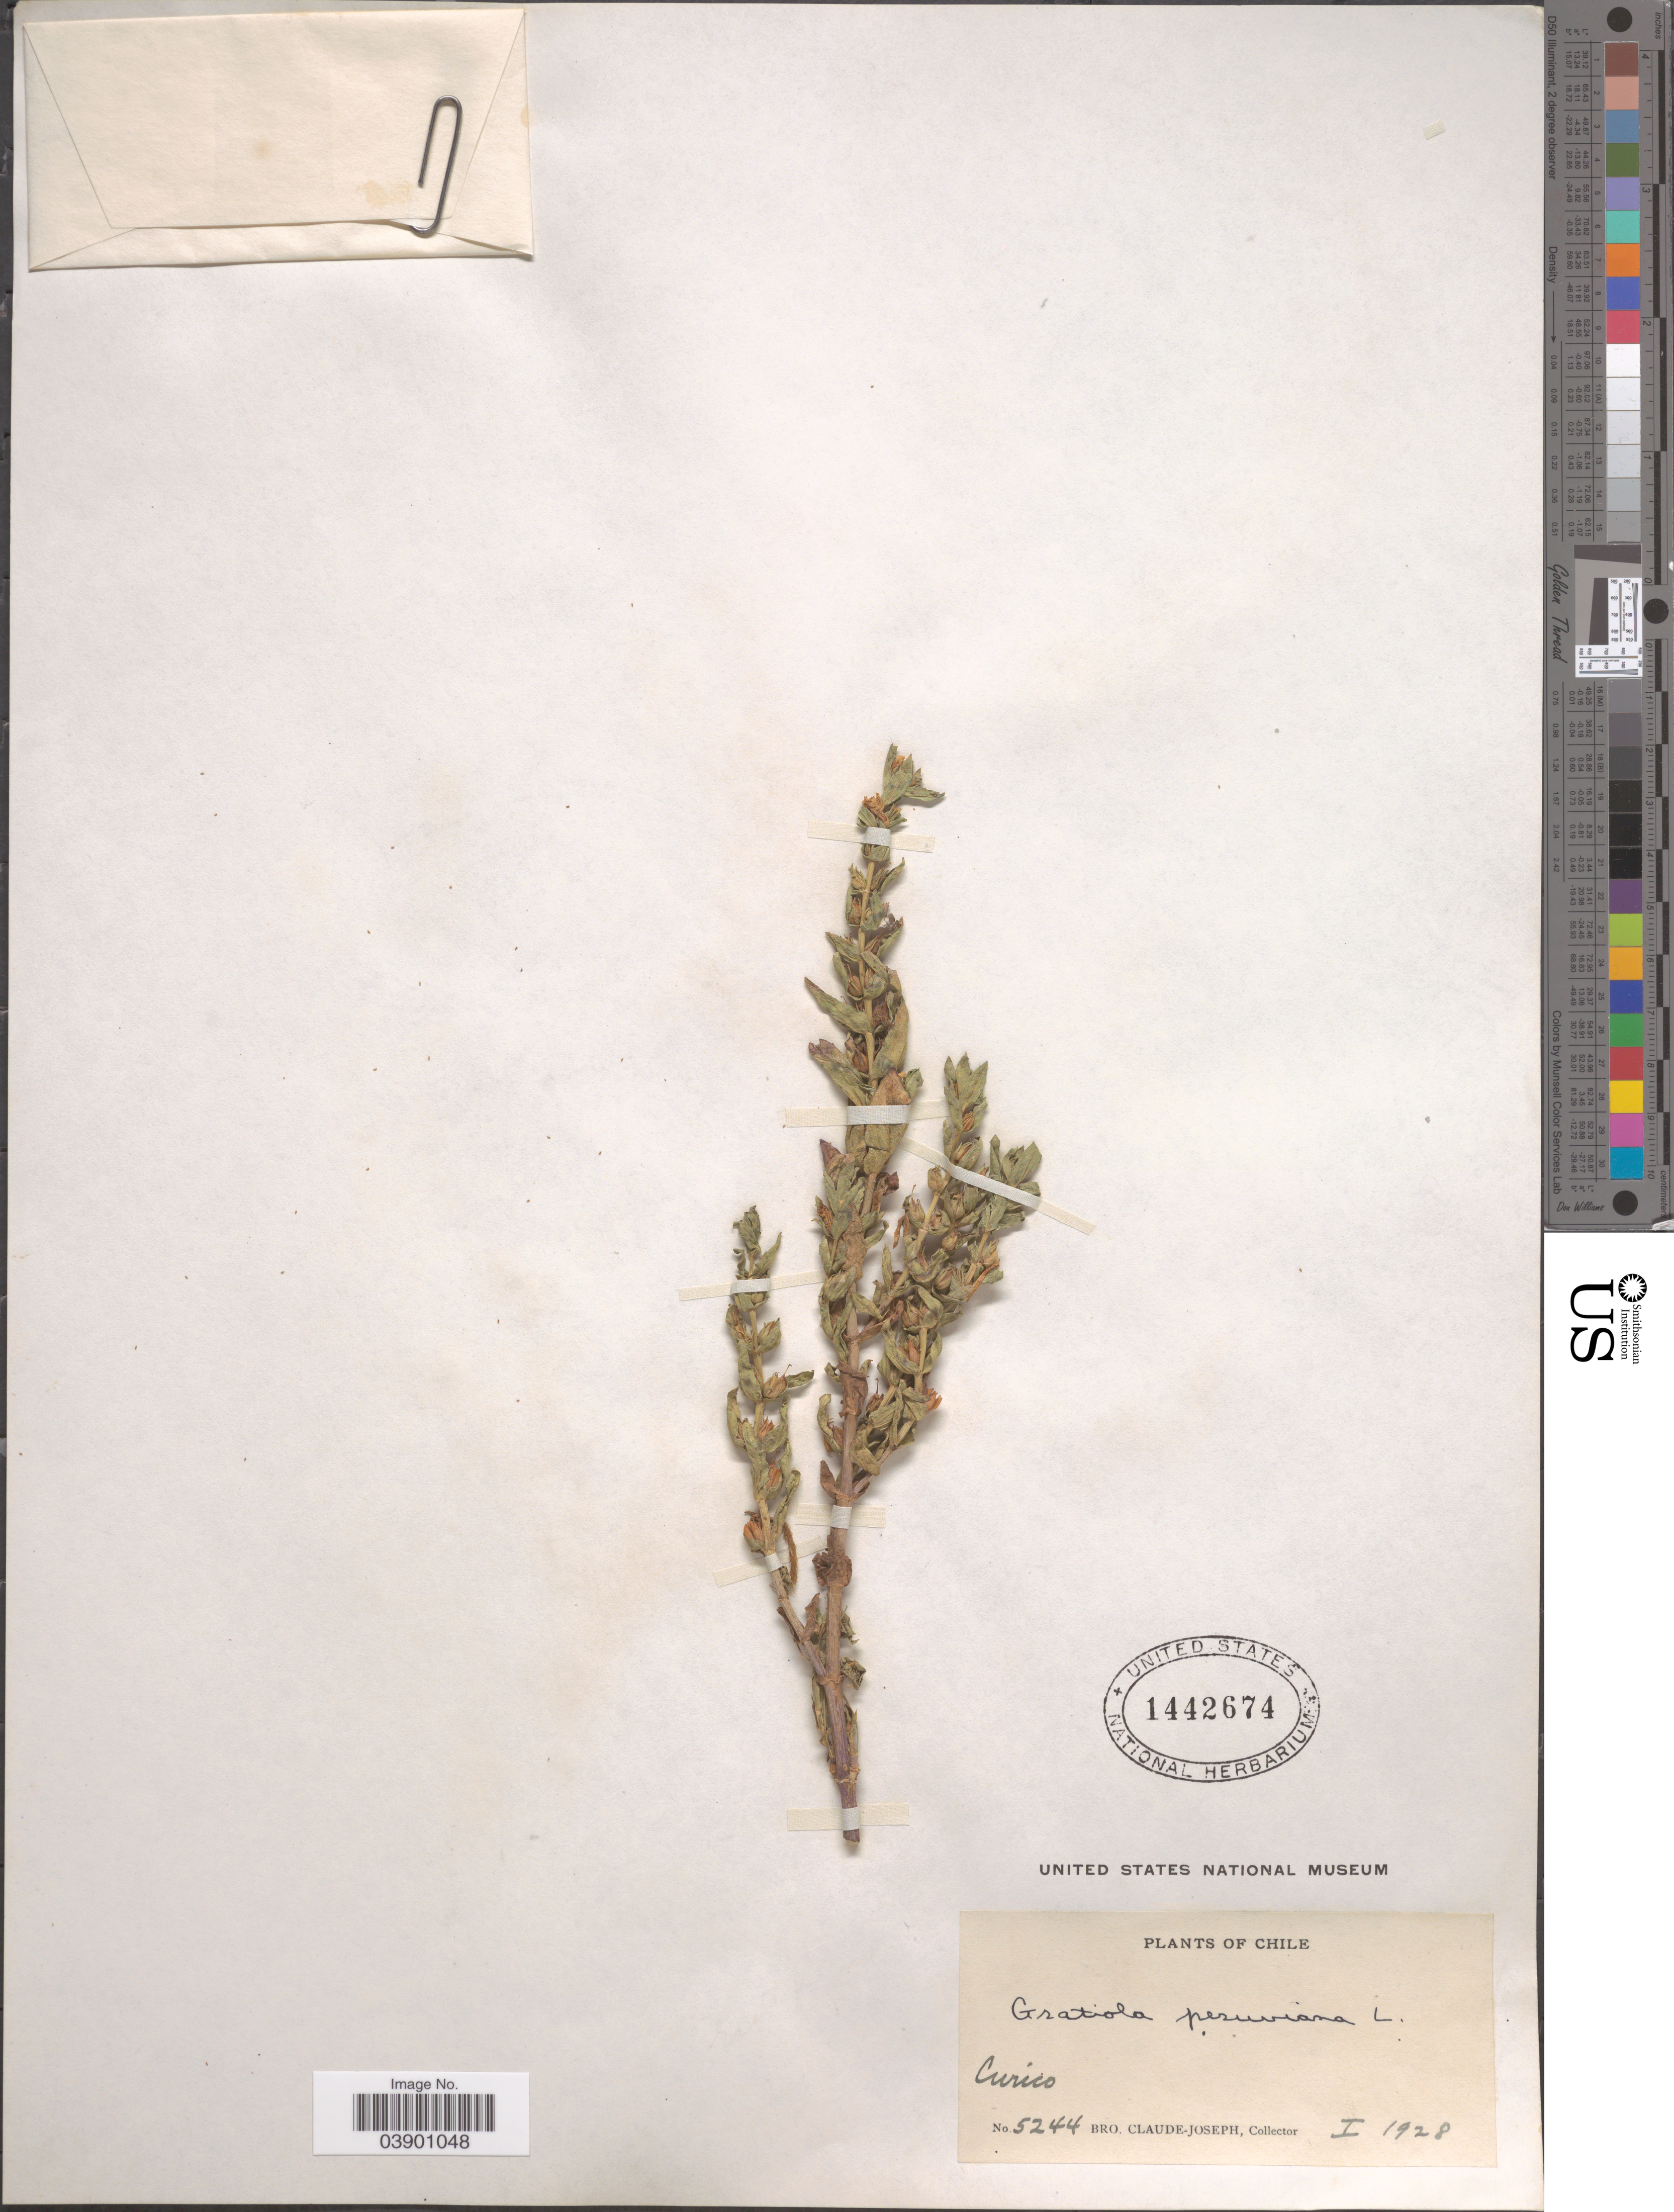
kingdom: Plantae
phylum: Tracheophyta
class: Magnoliopsida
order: Lamiales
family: Plantaginaceae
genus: Gratiola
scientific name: Gratiola peruviana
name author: L.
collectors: Bro. Claude-Joseph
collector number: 5244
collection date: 1928-01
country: Chile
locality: Curico.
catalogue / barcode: US 1442674